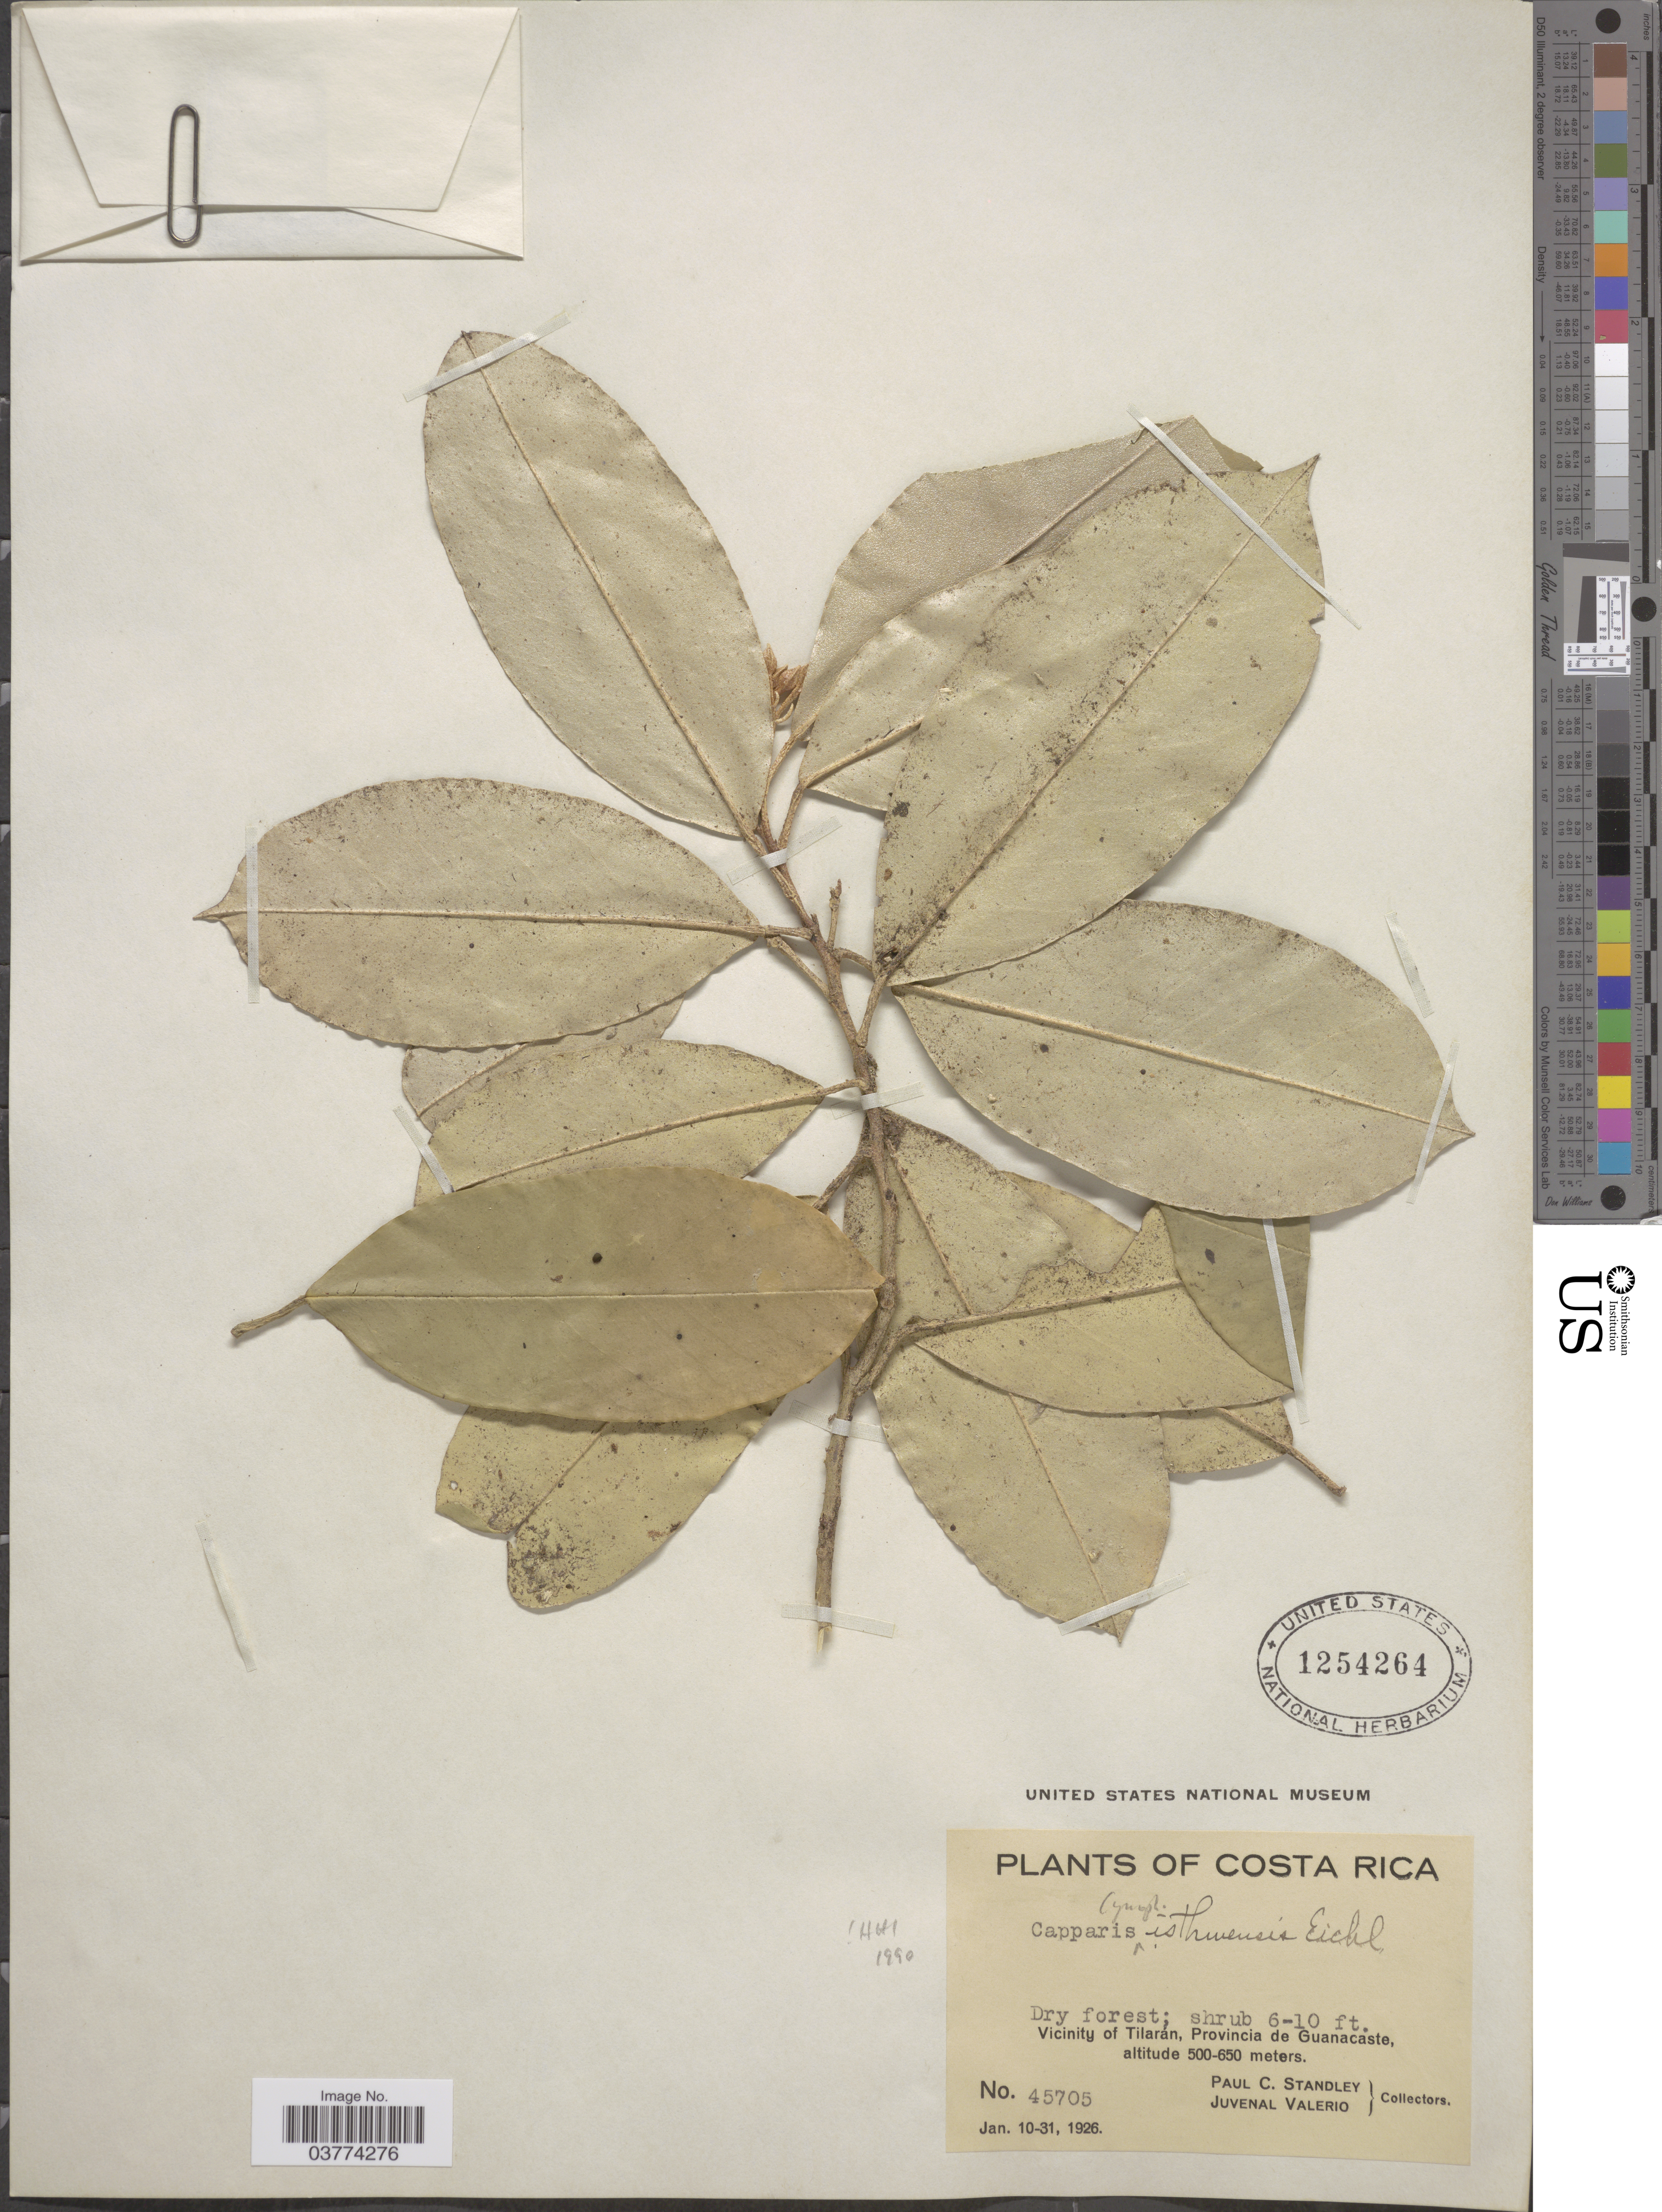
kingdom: Plantae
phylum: Tracheophyta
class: Magnoliopsida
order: Brassicales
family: Capparaceae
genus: Quadrella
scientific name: Quadrella isthmensis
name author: (Eichler) Hutch.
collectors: P. C. Standley & J. Valerio R.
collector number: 45705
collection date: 1926-01-10/1926-01-31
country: Costa Rica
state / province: Guanacaste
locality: Vicinity of Tilarán.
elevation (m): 500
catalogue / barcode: US 1254264